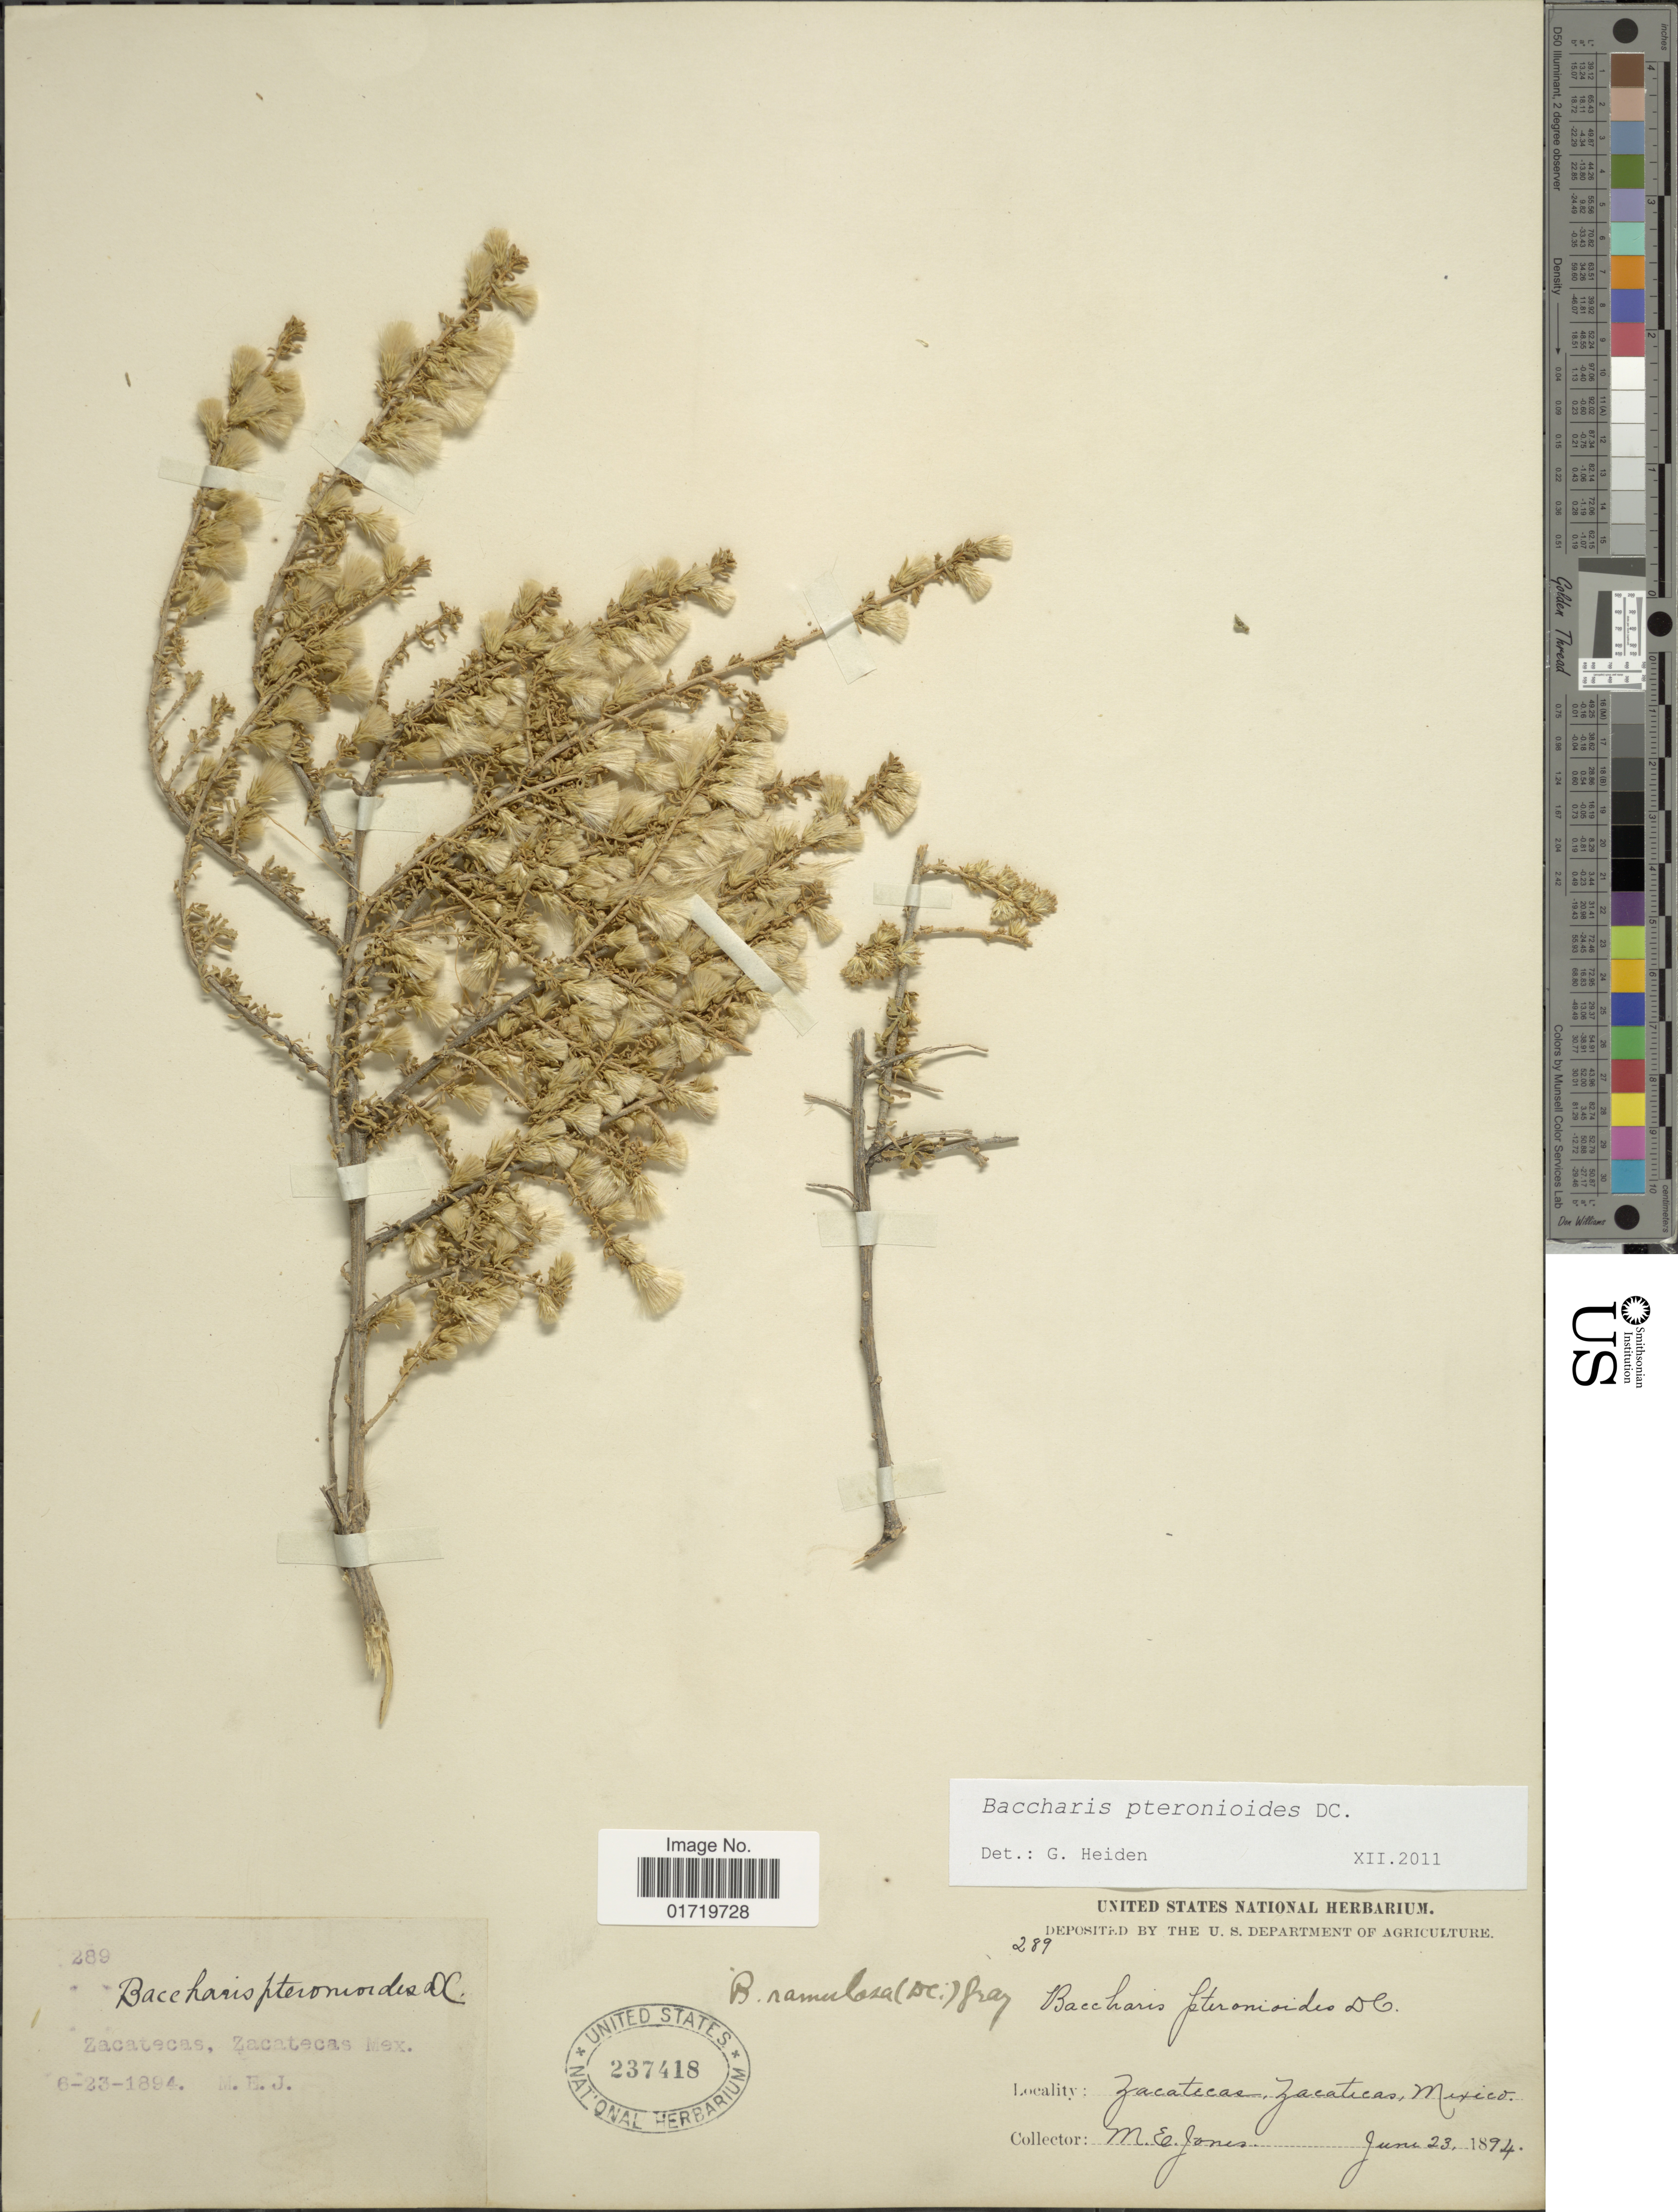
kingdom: Plantae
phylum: Tracheophyta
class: Magnoliopsida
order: Asterales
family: Asteraceae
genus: Baccharis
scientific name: Baccharis pteronioides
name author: DC.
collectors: M. E. Jones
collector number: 289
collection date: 1894-06-23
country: Mexico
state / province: Zacatecas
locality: Zacatecas, Mexico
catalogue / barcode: US 237418